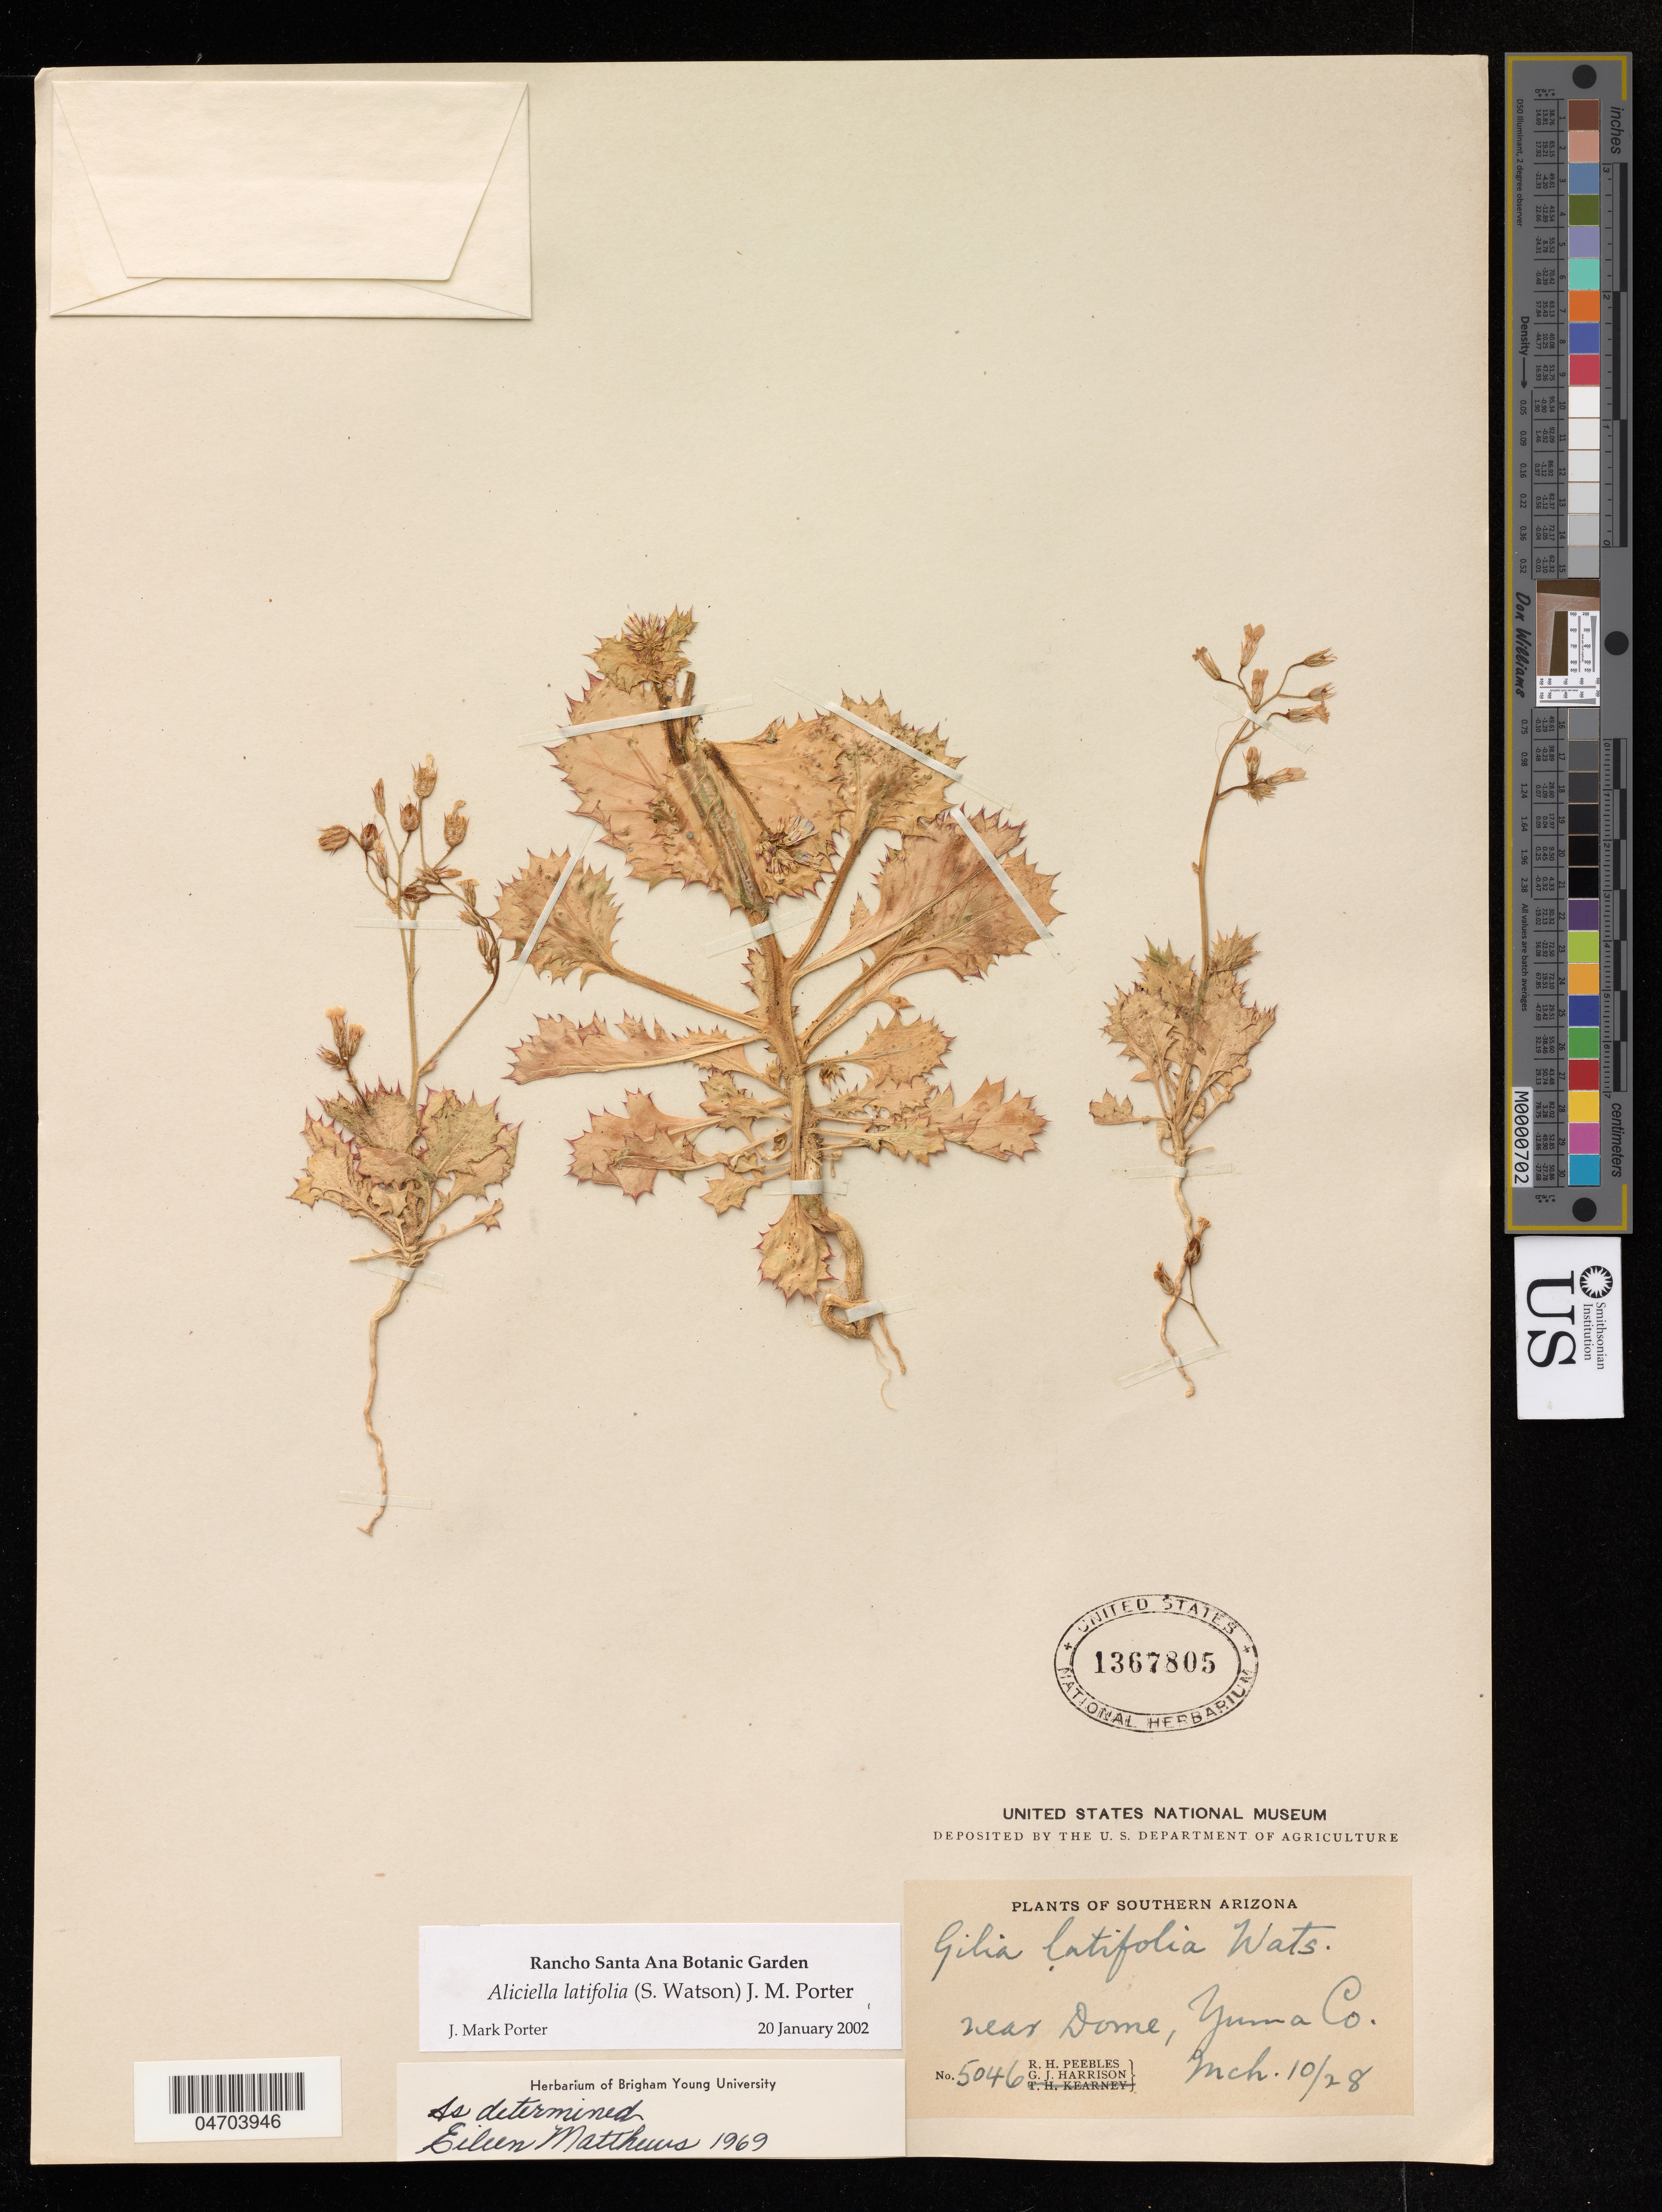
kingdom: Plantae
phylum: Tracheophyta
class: Magnoliopsida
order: Ericales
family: Polemoniaceae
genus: Aliciella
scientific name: Aliciella latifolia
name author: (S. Watson) J.M. Porter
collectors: R. Peebles & G. J. Harrison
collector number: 5046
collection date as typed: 10 Mar 28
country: United States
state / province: Arizona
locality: Southern. near Dome, Yuma Co.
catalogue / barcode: US 1367805